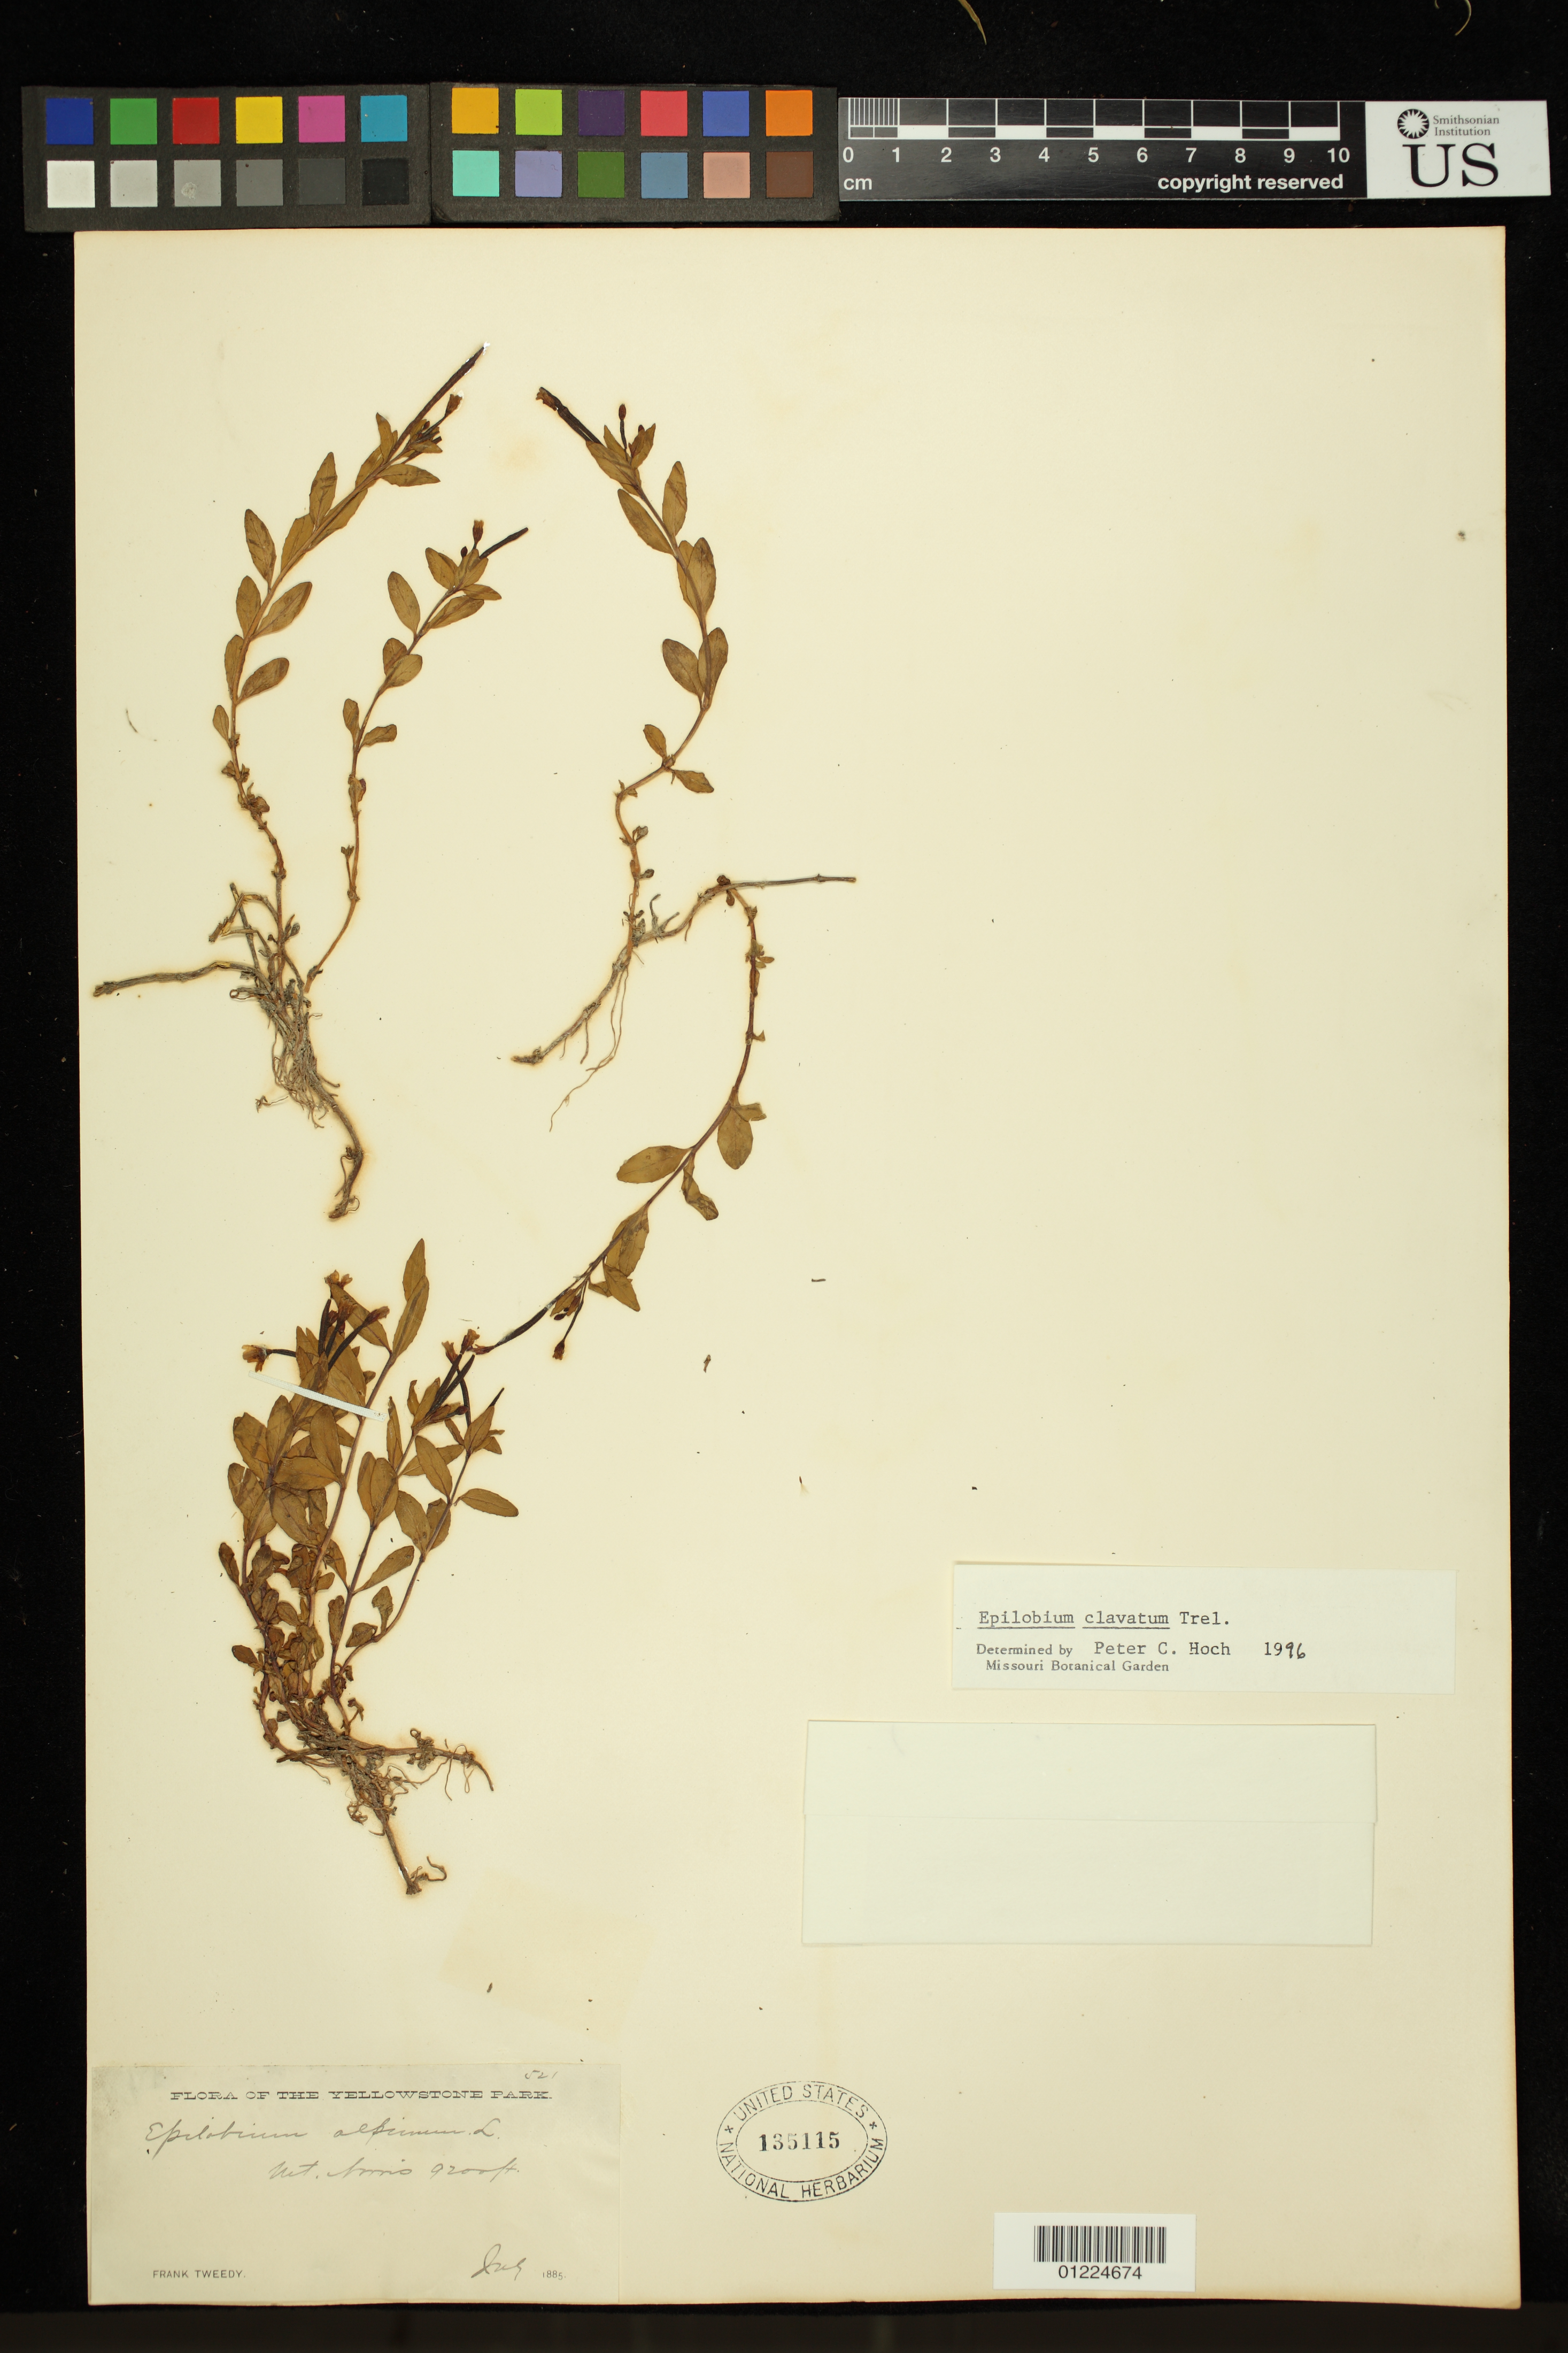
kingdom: Plantae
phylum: Tracheophyta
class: Magnoliopsida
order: Myrtales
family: Onagraceae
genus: Epilobium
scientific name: Epilobium clavatum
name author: Hausskn.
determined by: Hoch, P. C.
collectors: F. Tweedy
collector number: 521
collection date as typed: Jul 1885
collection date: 1885-07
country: United States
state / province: Wyoming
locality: Mt. Norris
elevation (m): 2804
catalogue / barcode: US 135115